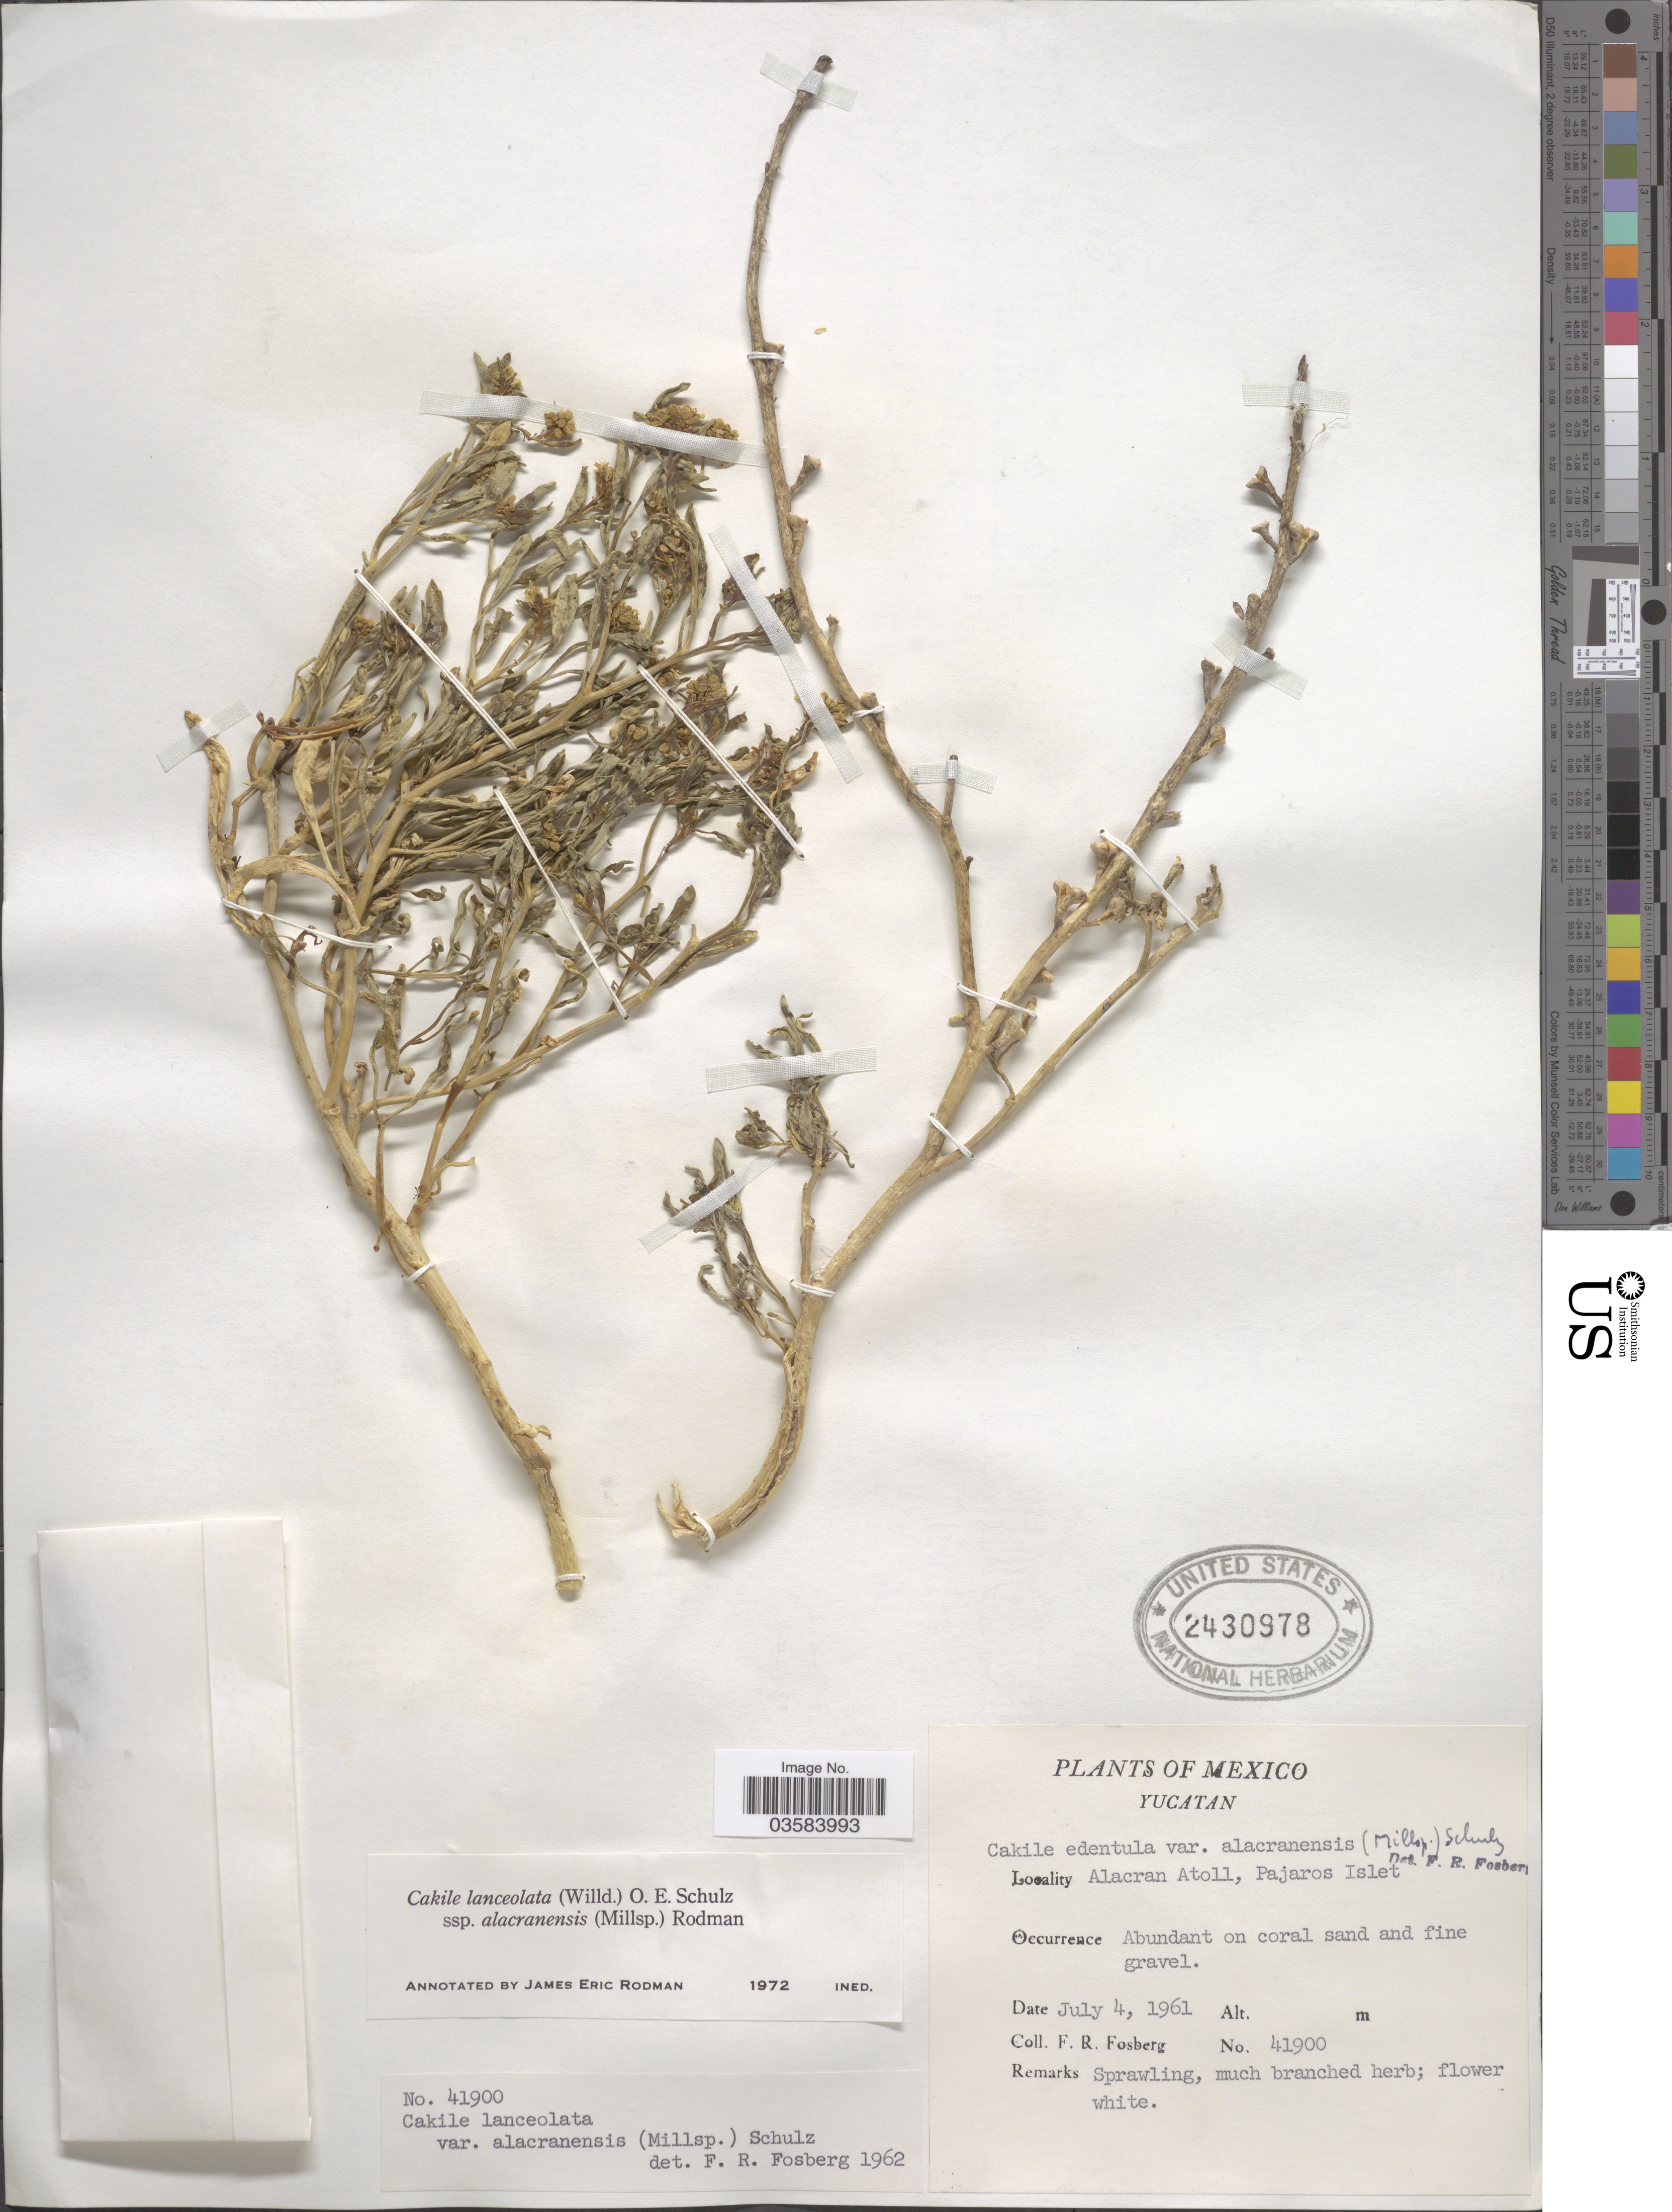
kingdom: Plantae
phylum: Tracheophyta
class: Magnoliopsida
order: Brassicales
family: Brassicaceae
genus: Cakile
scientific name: Cakile lanceolata subsp. fusiformis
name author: (Greene) Rodman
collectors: F. R. Fosberg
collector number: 41900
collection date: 1961-07-04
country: Mexico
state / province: Yucatán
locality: Alacran Atoll, Pajaros Islet.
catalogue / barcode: US 2430978